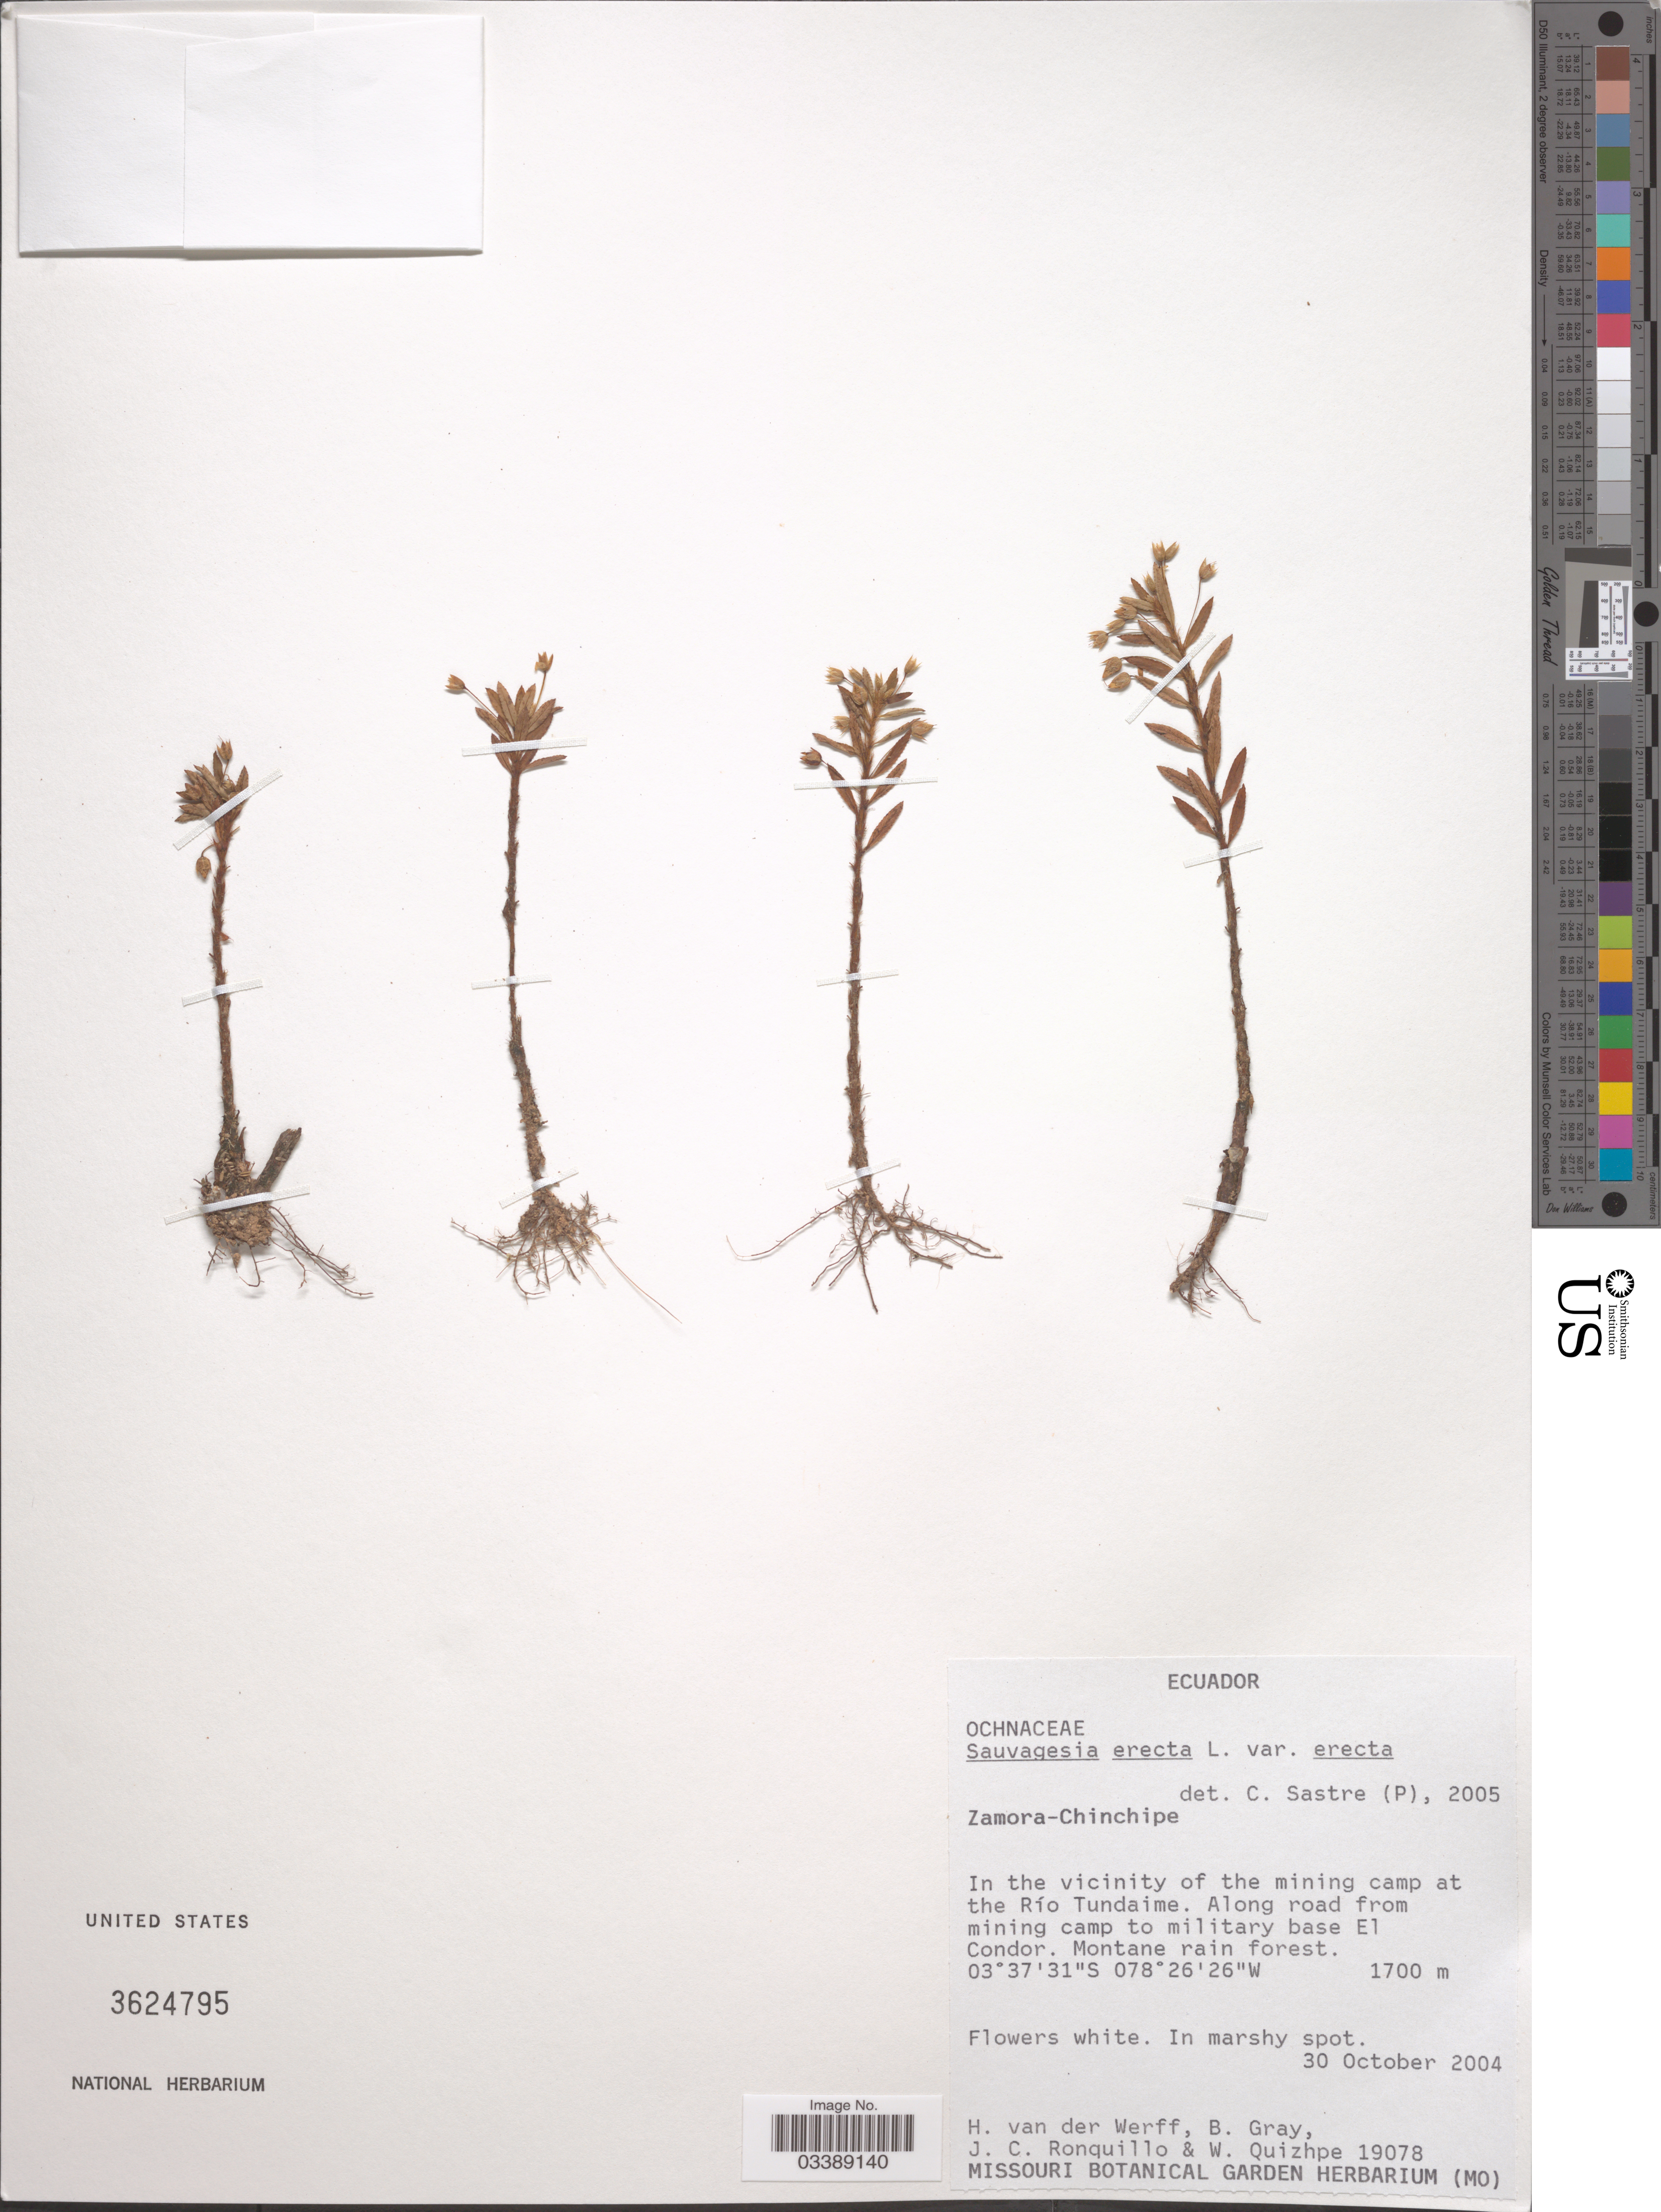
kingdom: Plantae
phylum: Tracheophyta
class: Magnoliopsida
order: Malpighiales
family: Ochnaceae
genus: Sauvagesia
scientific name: Sauvagesia erecta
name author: L.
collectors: H. van der Werff, B. Gray, J. Ronquillo & W. Quizhpe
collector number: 19078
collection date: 2004-10-30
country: Ecuador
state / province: Zamora-Chinchipe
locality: In the vicinity of the mining camp at the Río Tundaime. Along road from mining camp to military base El Condor.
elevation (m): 1700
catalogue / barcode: US 3624795